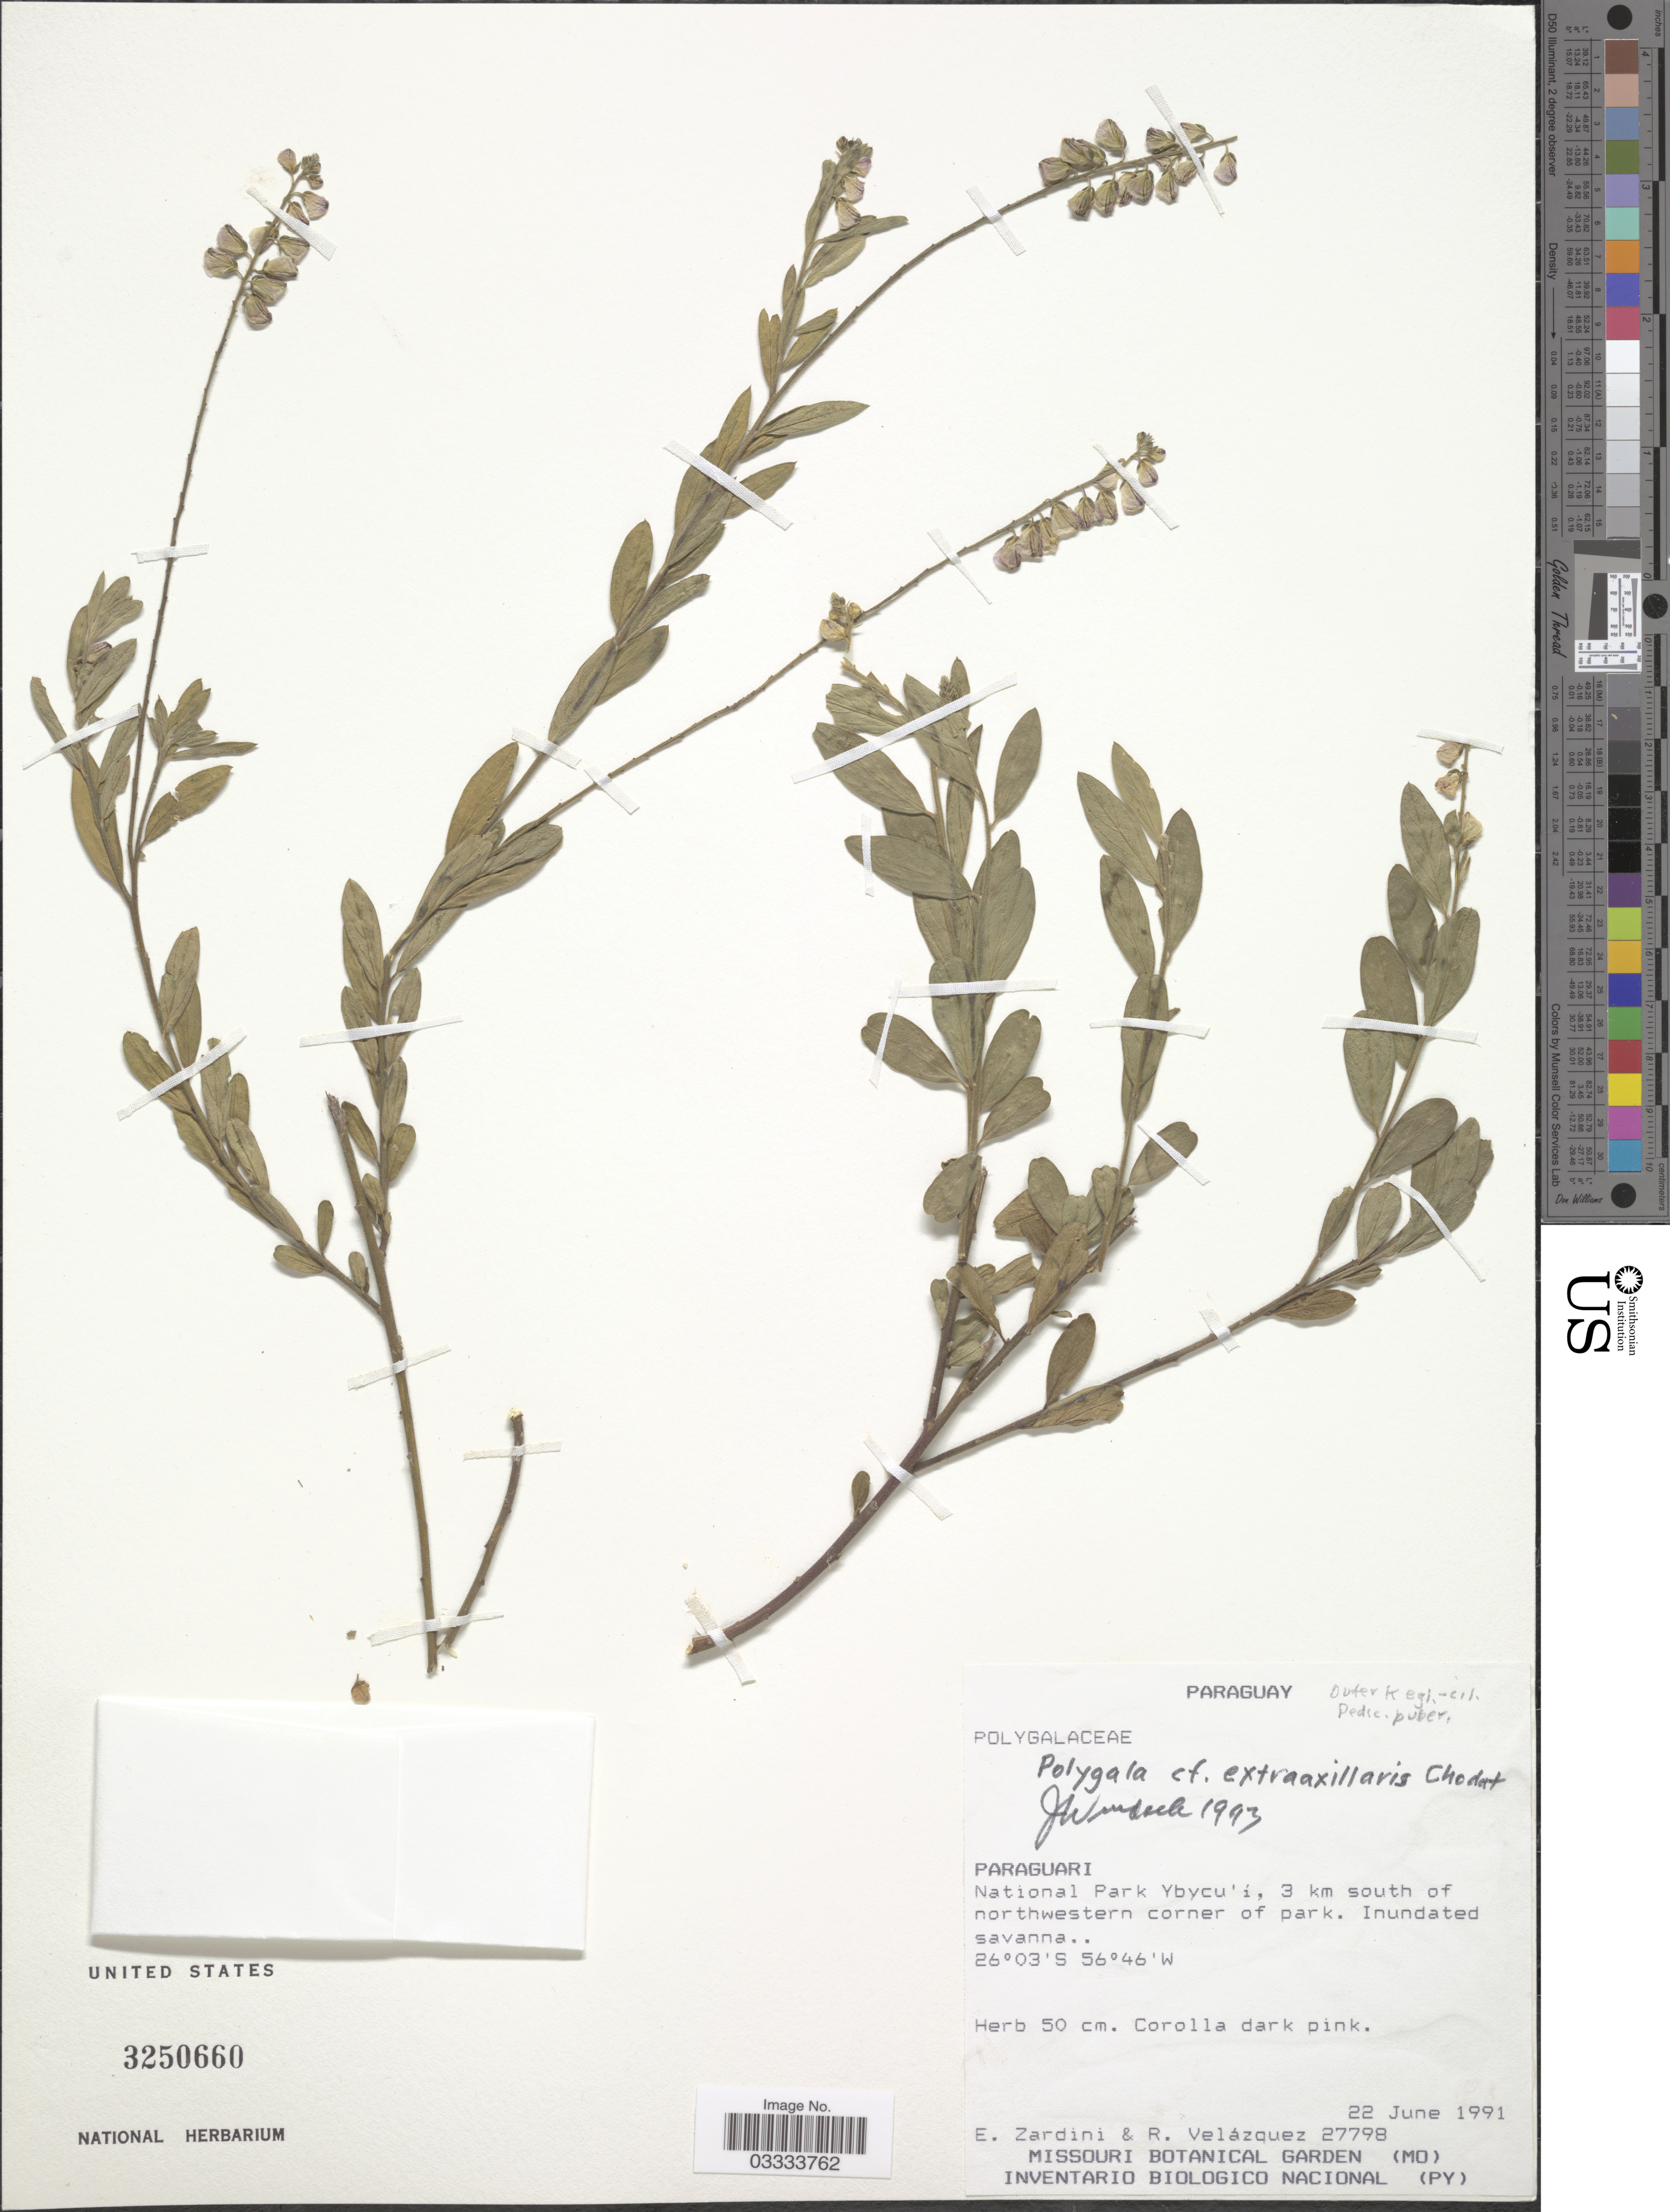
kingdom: Plantae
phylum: Tracheophyta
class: Magnoliopsida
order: Fabales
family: Polygalaceae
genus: Asemeia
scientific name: Asemeia extraaxillaris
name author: (Chodat) J.F.B. Pastore & J.R. Abbott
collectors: E. Zardini & R. Velázquez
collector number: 27798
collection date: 1991-06-22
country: Paraguay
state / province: Paraguari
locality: National Park Ybycu' i, 3 km south of northwestern corner of park.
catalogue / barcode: US 3250660